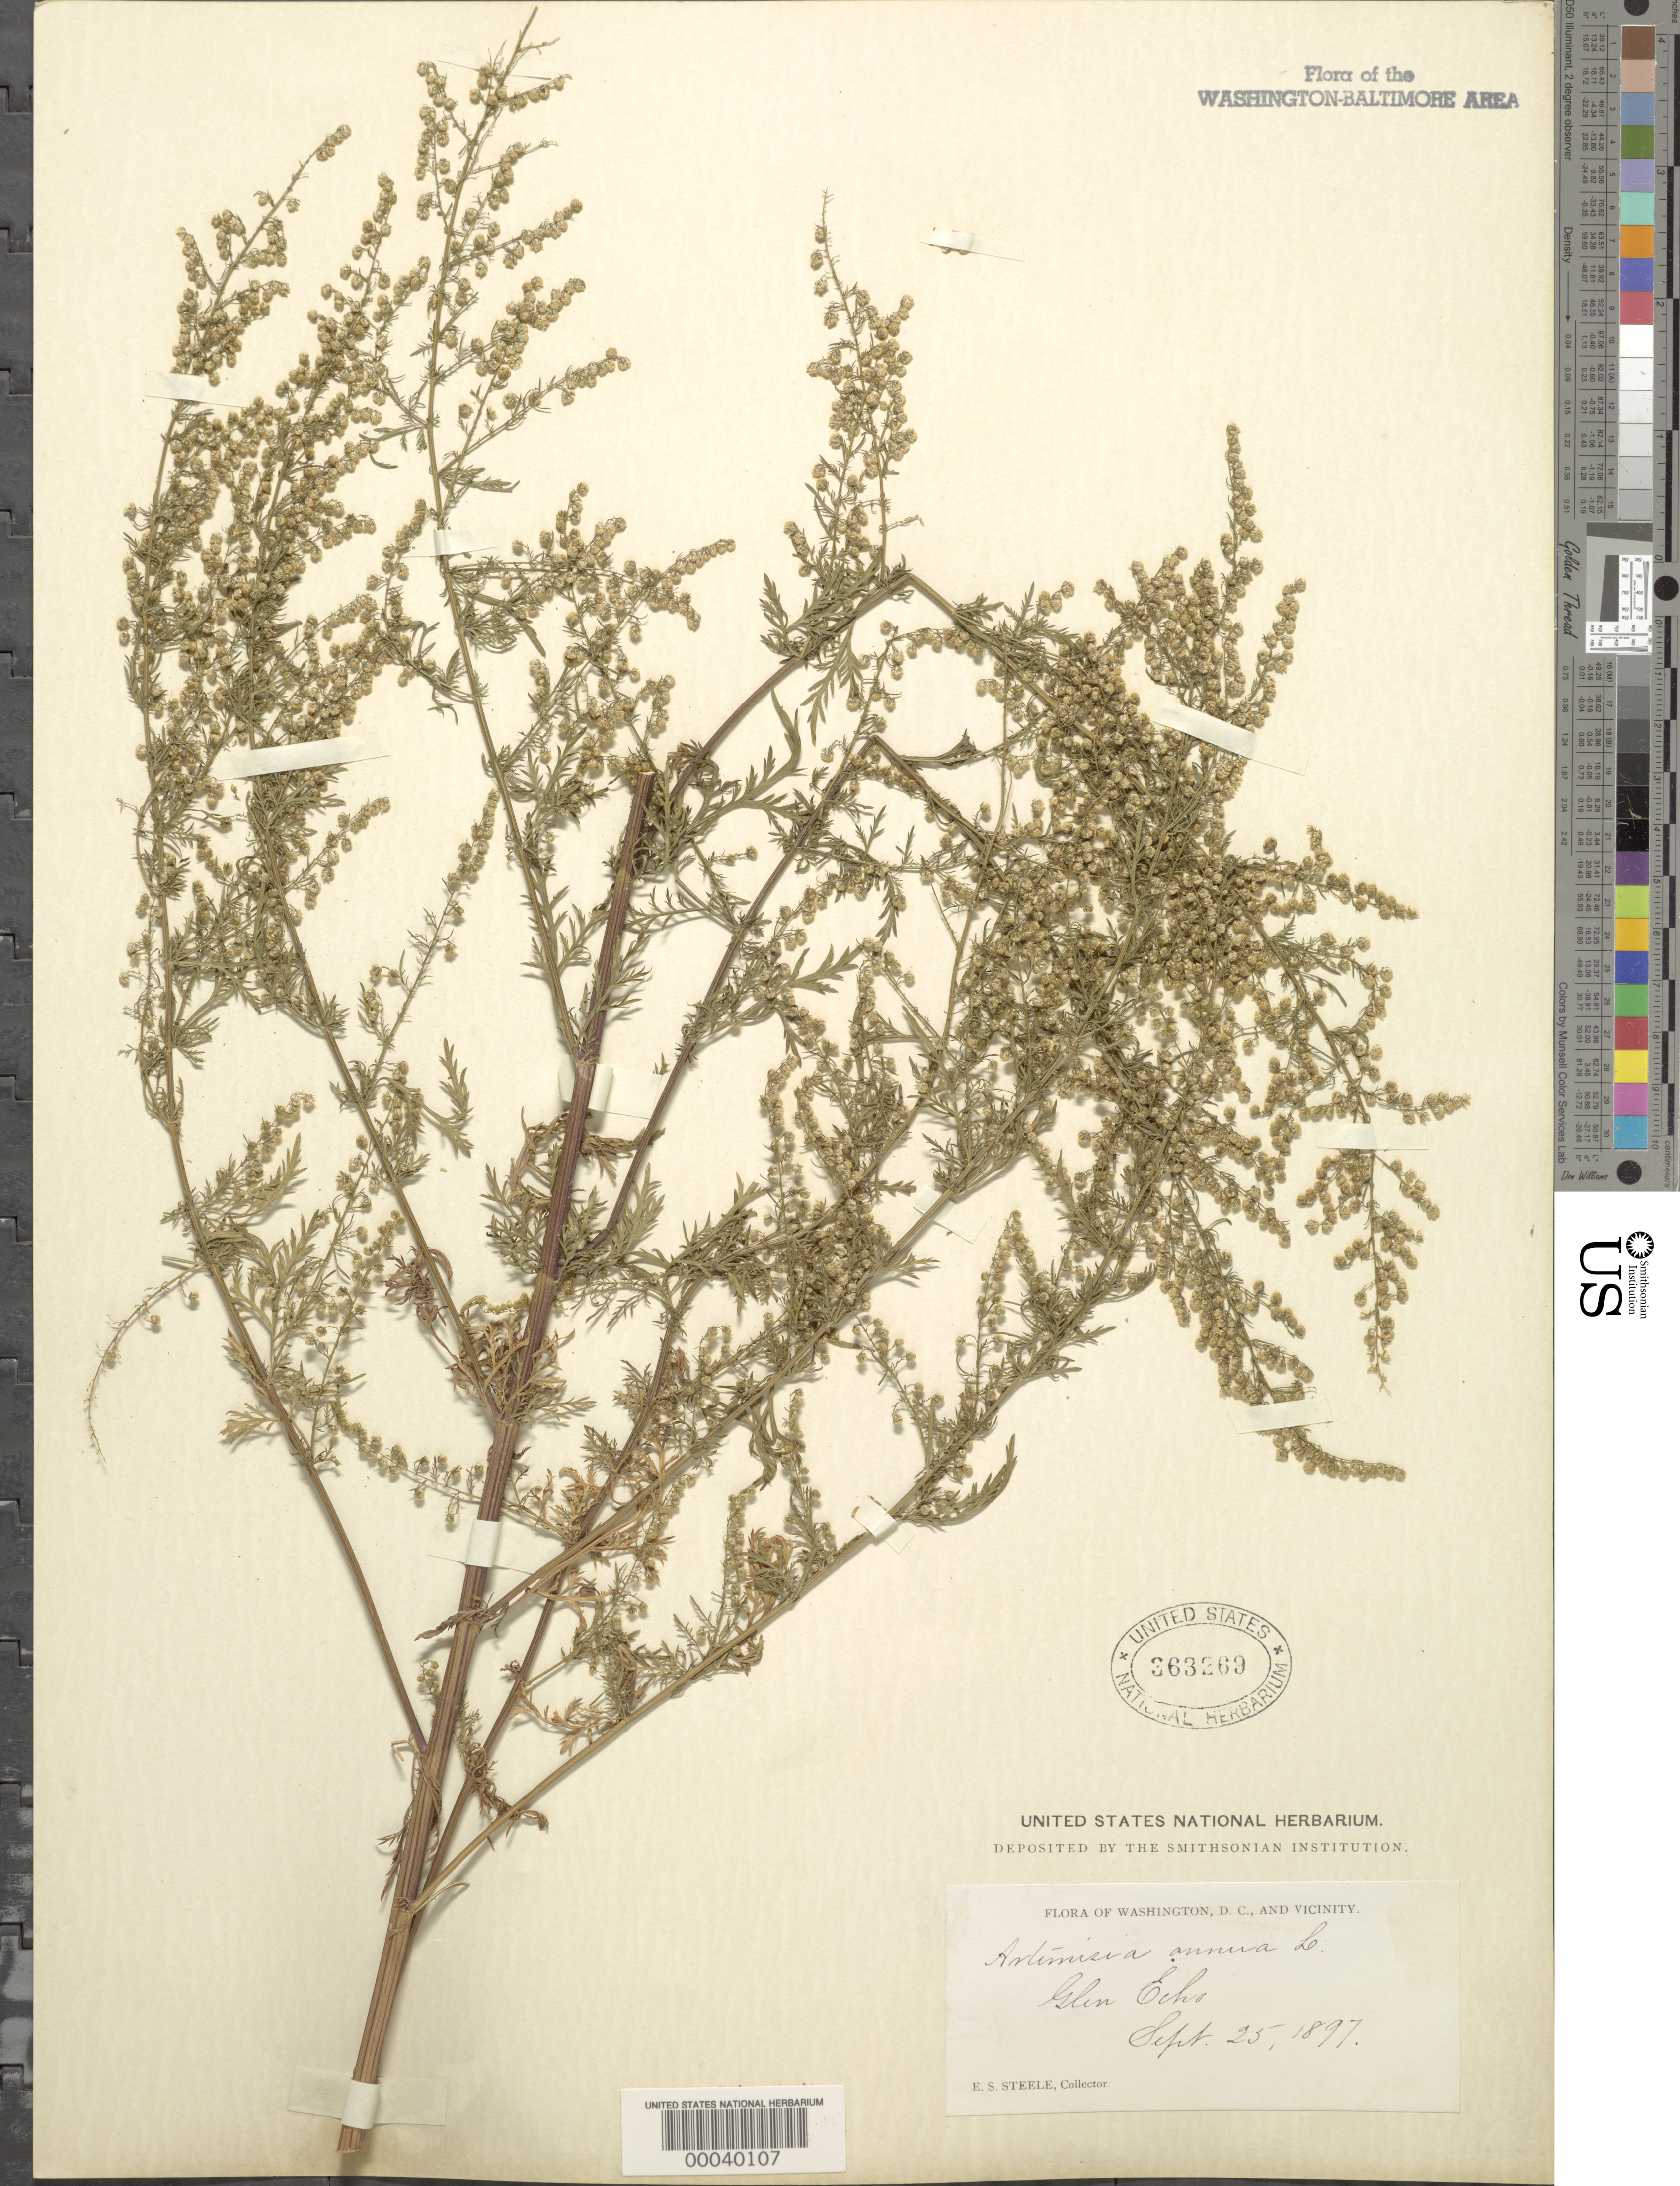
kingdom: Plantae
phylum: Tracheophyta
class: Magnoliopsida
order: Asterales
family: Asteraceae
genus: Artemisia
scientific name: Artemisia annua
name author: L.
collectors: E. Steele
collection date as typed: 25 Sep 1897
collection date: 1897-09-25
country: United States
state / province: Maryland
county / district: Montgomery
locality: Glen Echo C. & O. Canal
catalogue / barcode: US 363269